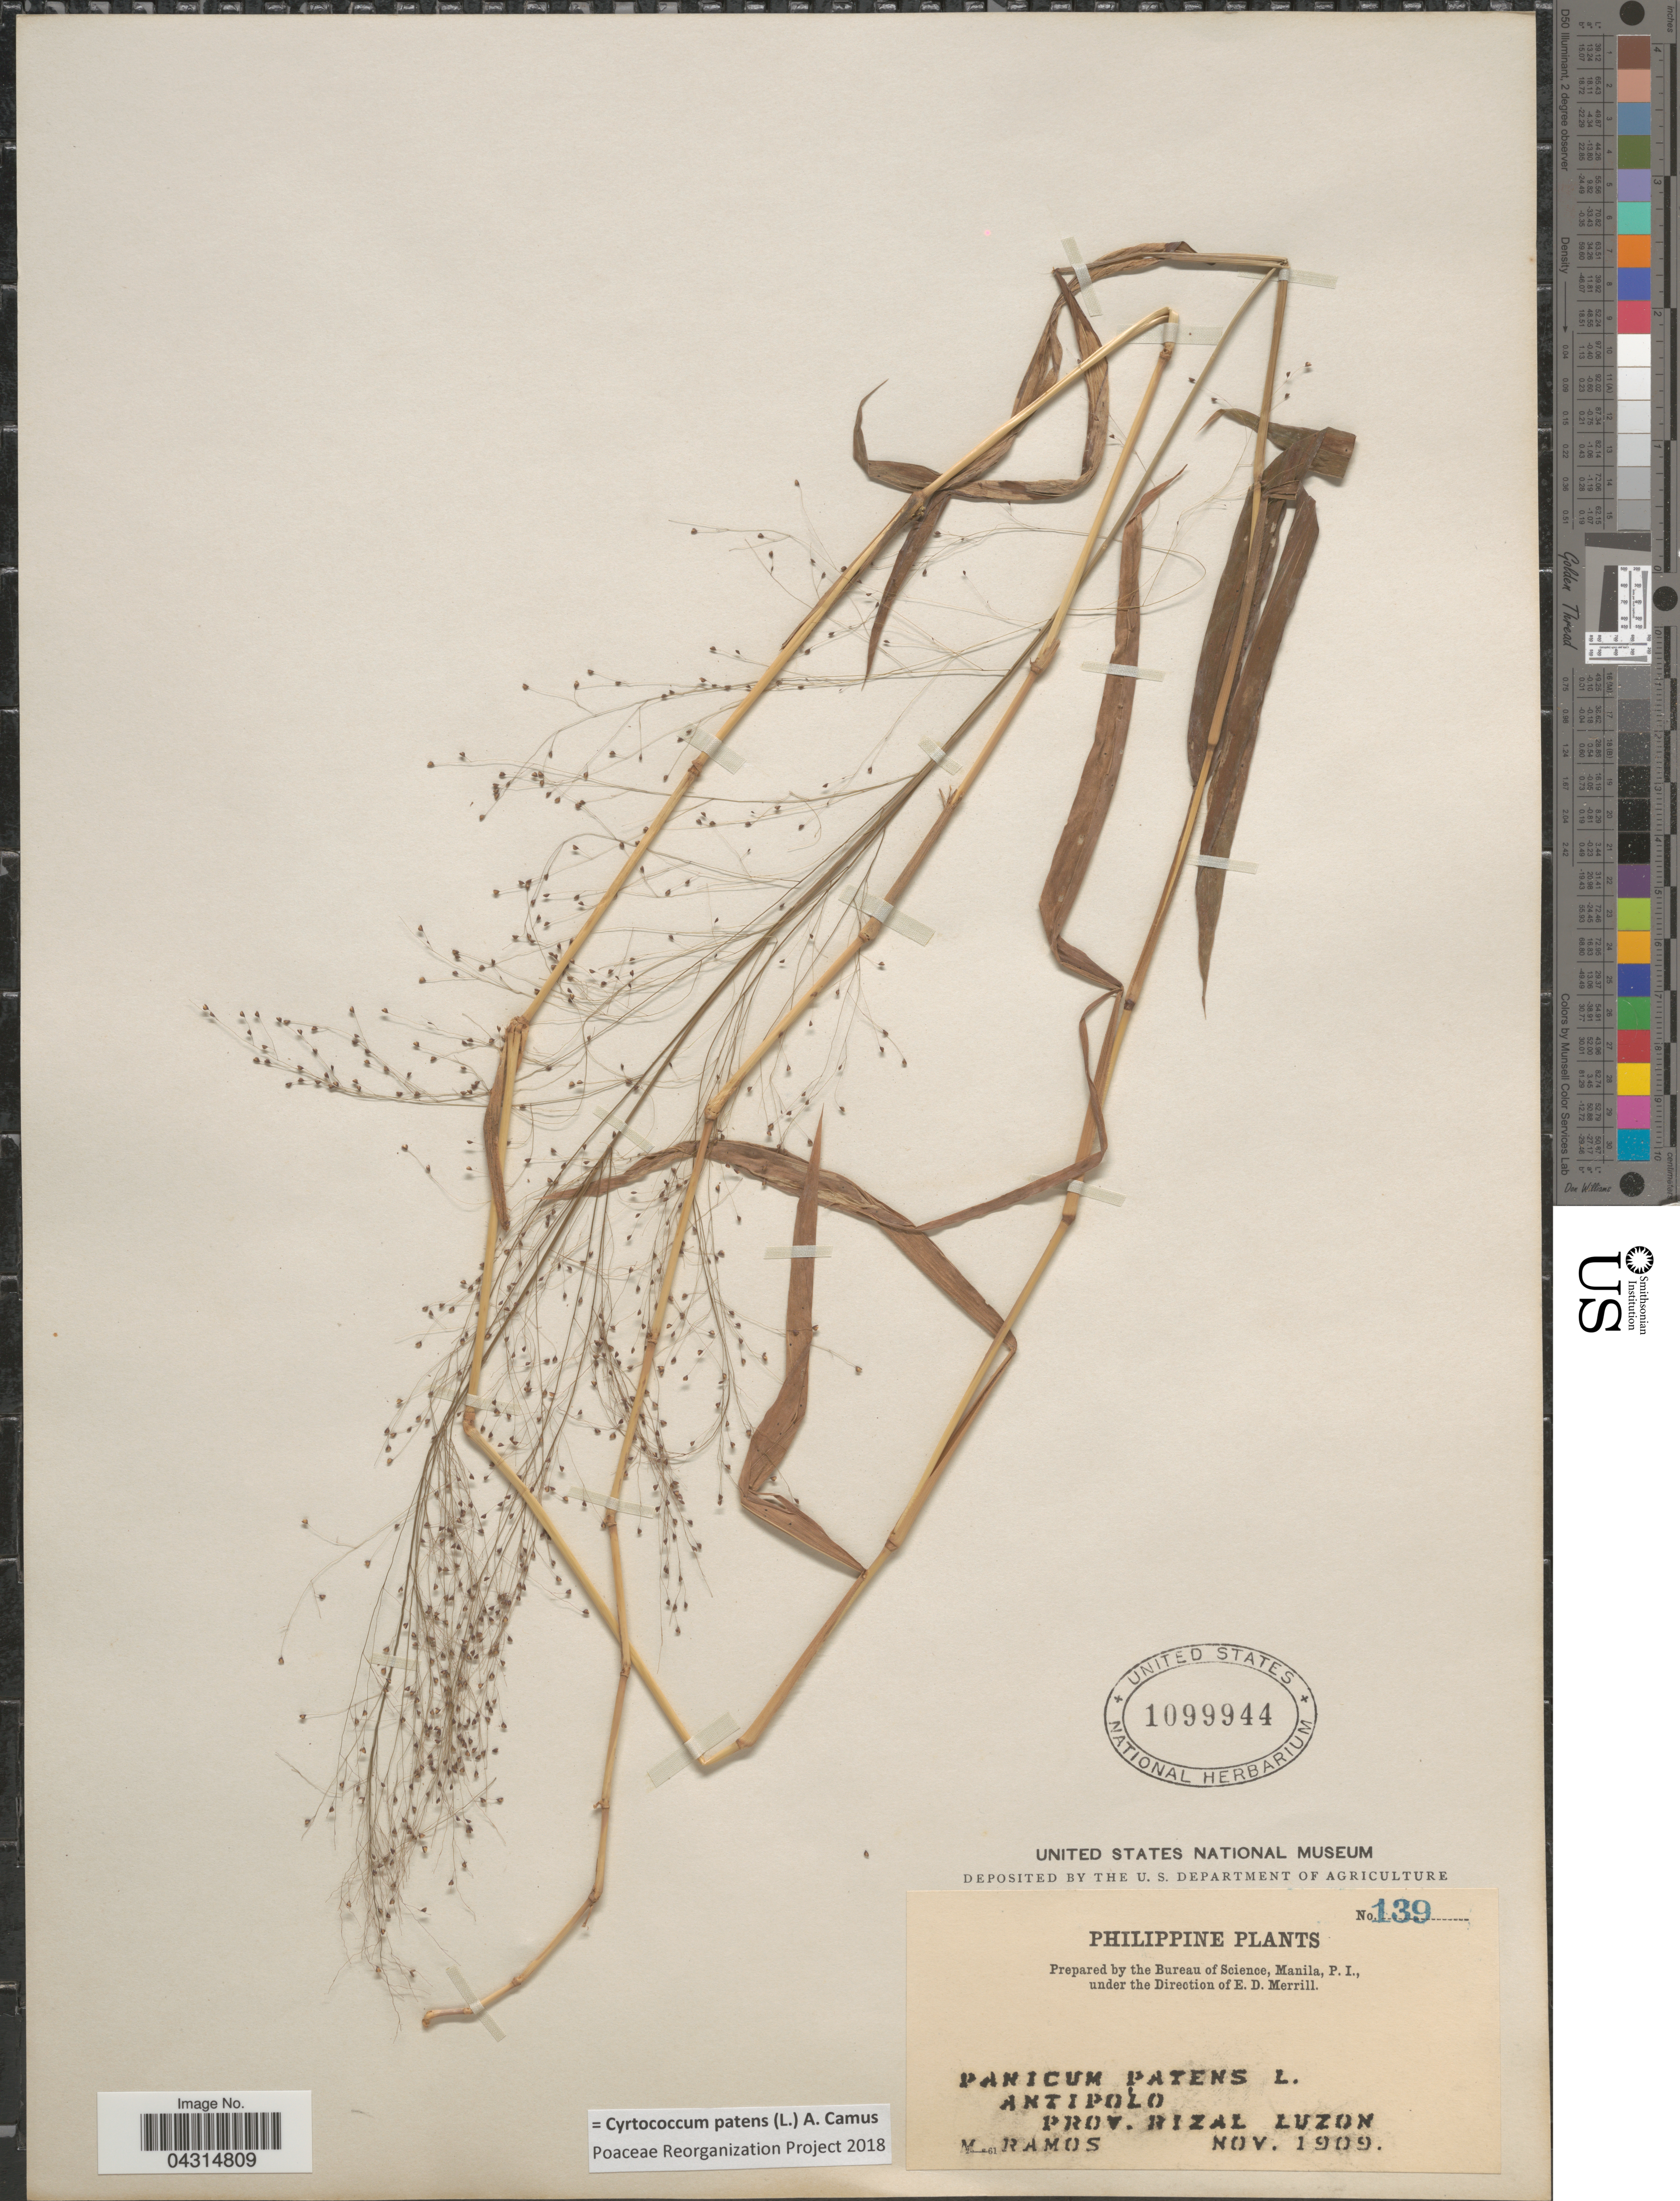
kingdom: Plantae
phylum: Tracheophyta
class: Liliopsida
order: Poales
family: Poaceae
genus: Cyrtococcum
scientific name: Cyrtococcum patens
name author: (L.) A. Camus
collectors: M. Ramos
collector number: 139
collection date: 1909-11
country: Philippines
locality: Antipolo. Prov. Rizal Luzon.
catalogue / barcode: US 1099944